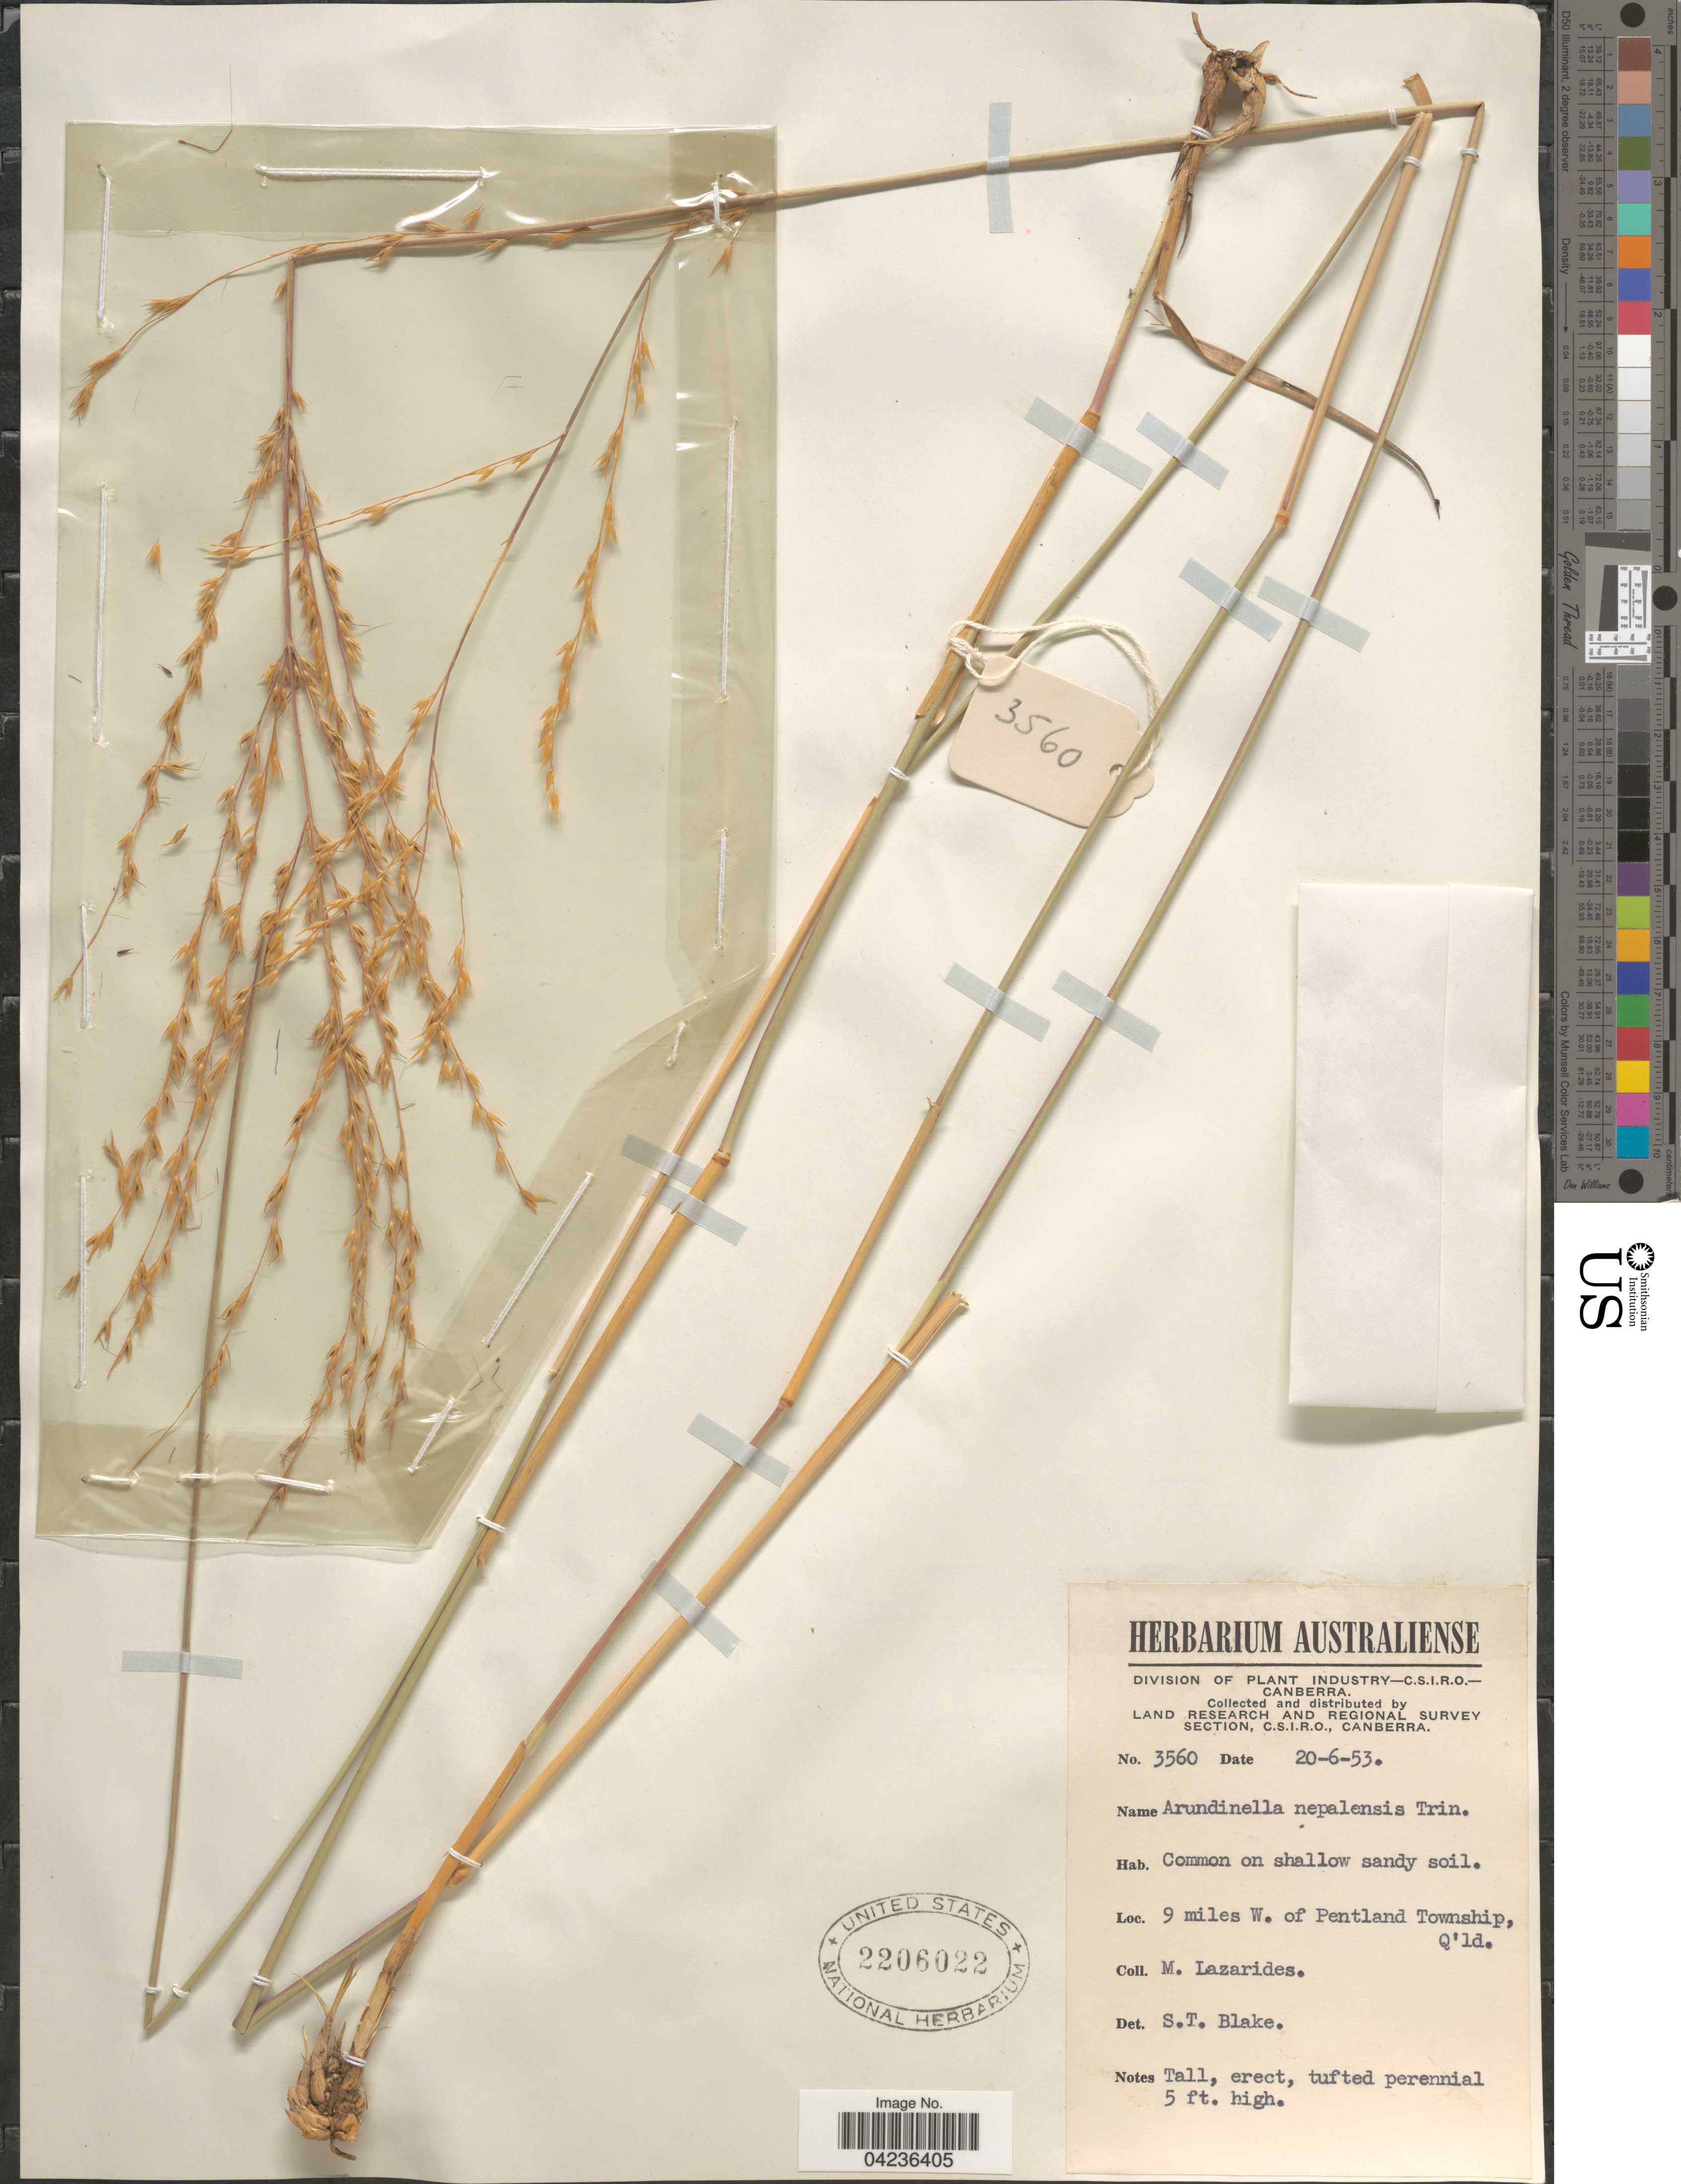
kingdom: Plantae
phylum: Tracheophyta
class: Liliopsida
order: Poales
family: Poaceae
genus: Arundinella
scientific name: Arundinella nepalensis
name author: Trin.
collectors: M. Lazarides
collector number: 3560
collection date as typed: Transcribed d/m/y: 20/6/53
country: Australia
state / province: Queensland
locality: Land Research and Regional Survey Section. Common on shallow sandy soil. 9 miles W. of Pentland Township, Q' ld.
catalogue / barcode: US 2206022